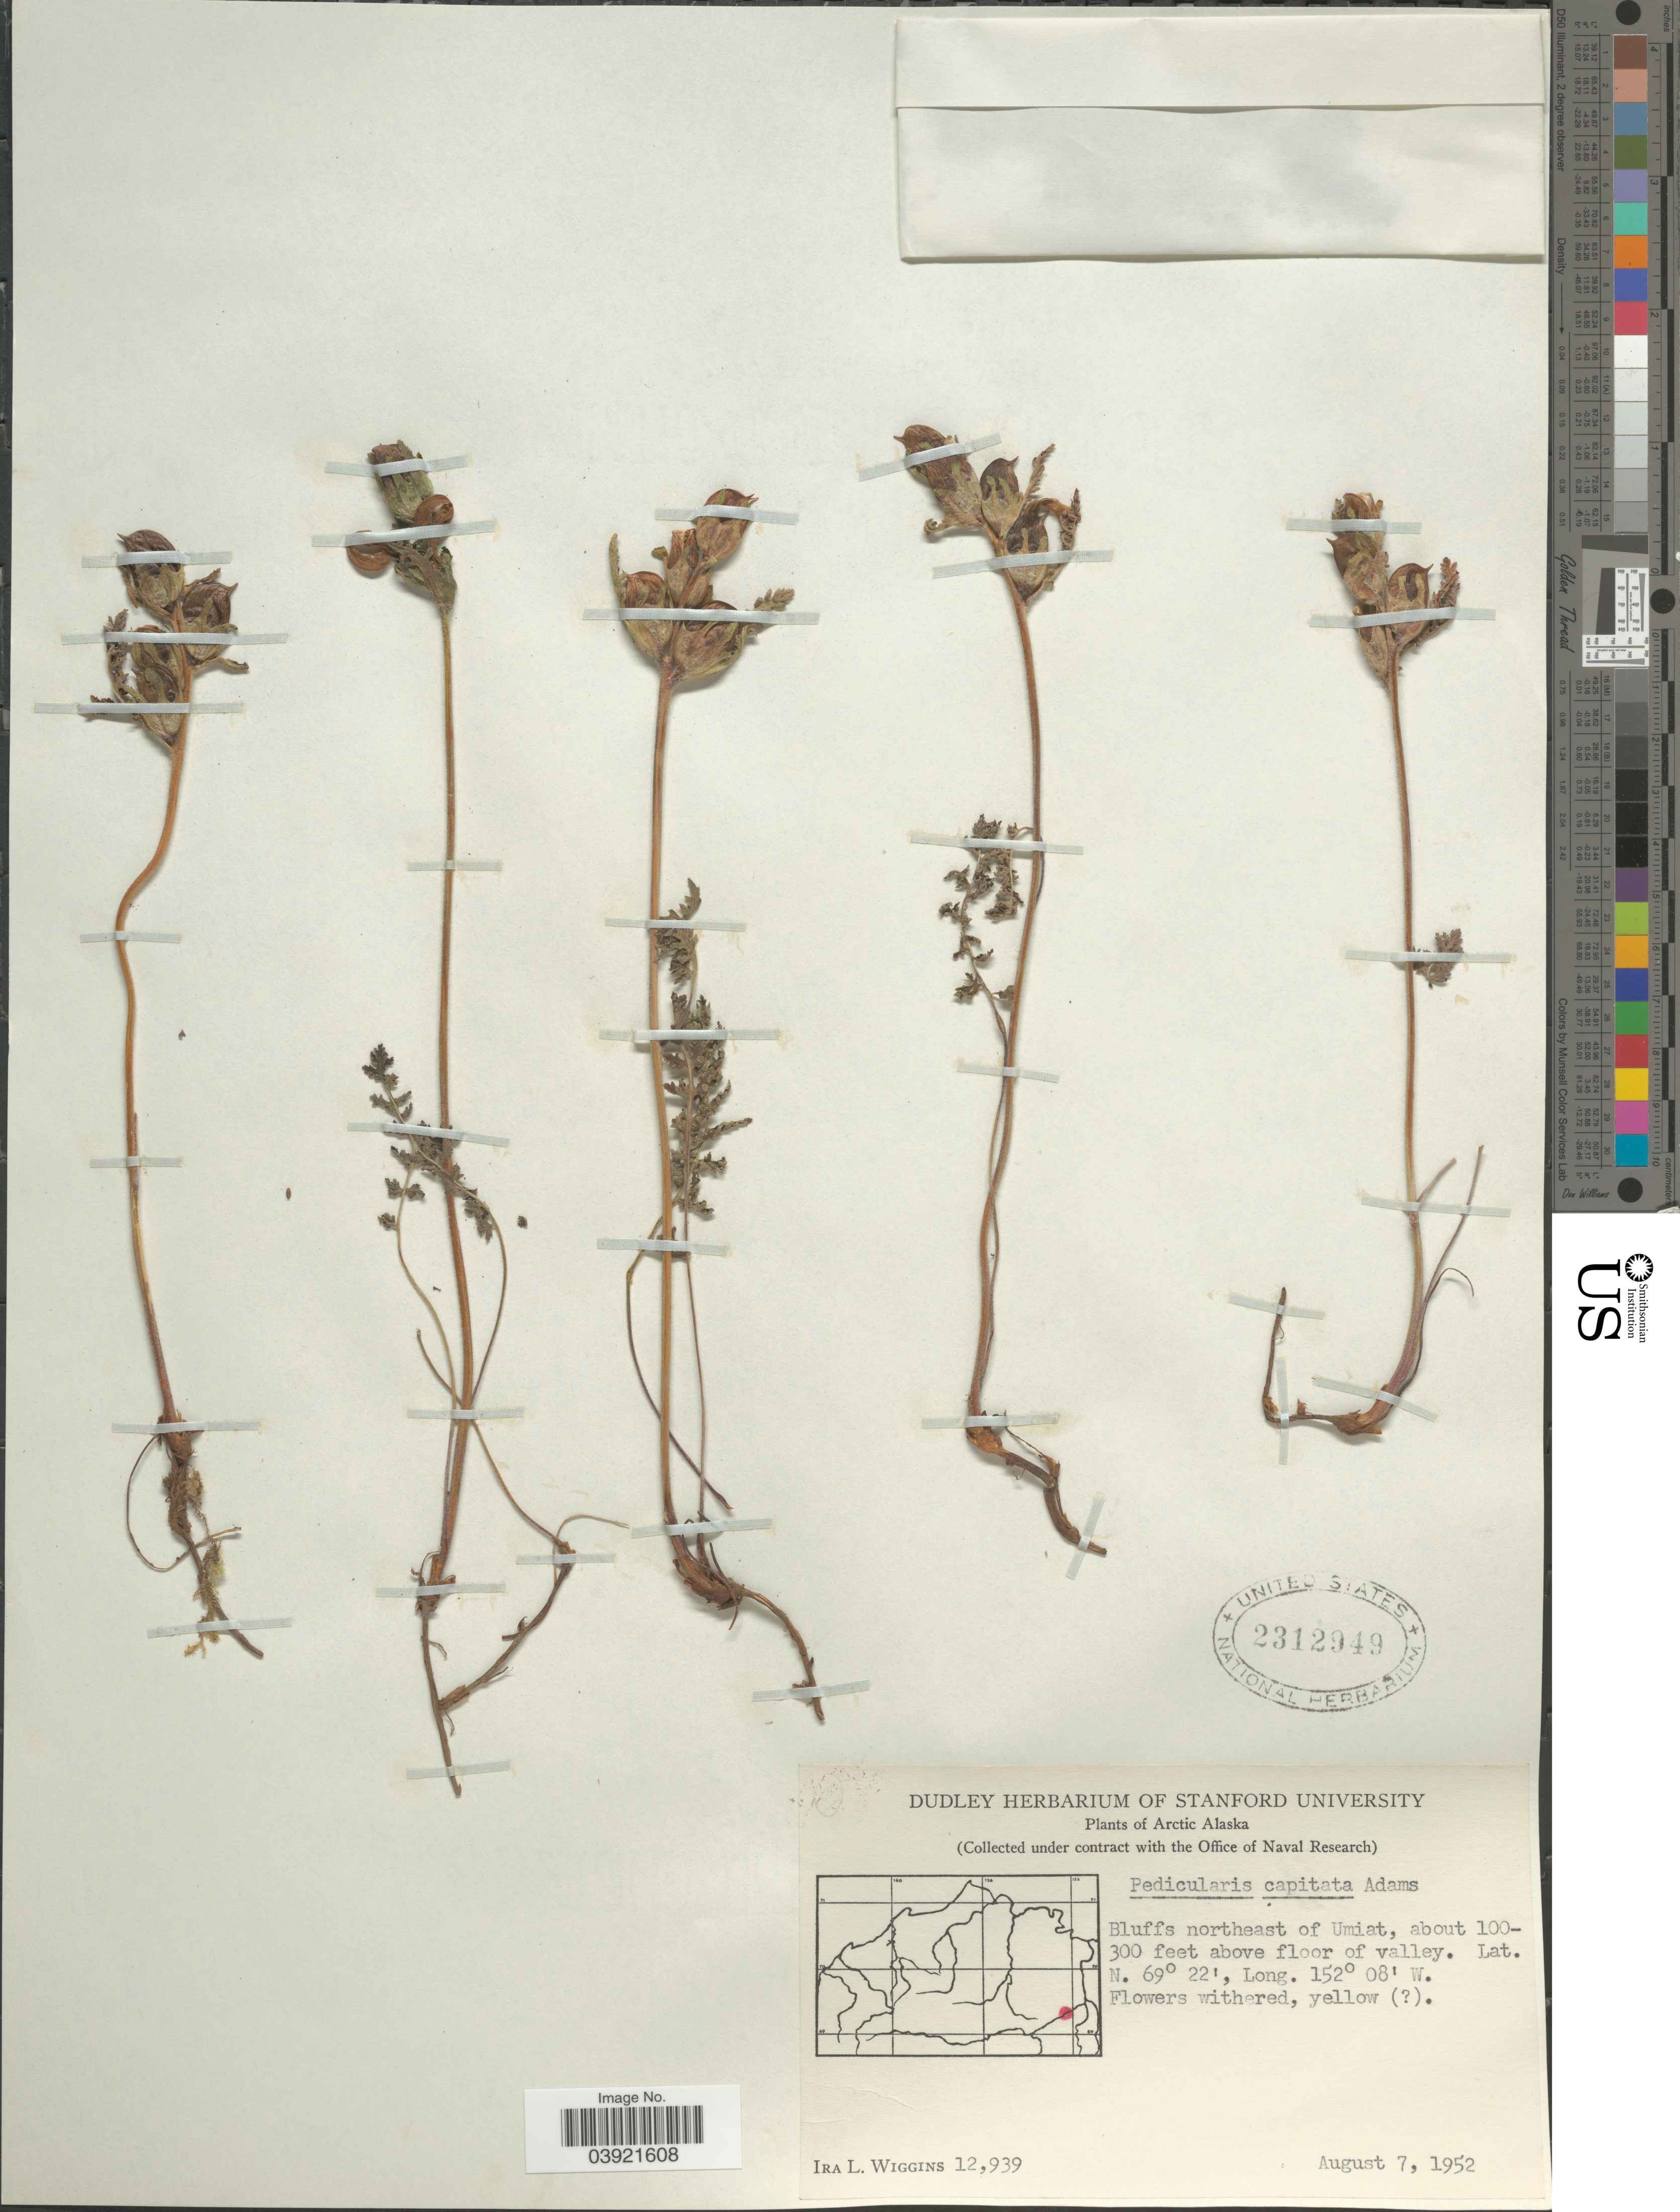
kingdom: Plantae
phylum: Tracheophyta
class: Magnoliopsida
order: Lamiales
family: Orobanchaceae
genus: Pedicularis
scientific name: Pedicularis capitata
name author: Adams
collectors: I. L. Wiggins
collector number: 12939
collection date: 1952-08-07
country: United States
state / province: Alaska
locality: Arctic Alaska. Bluffs northeast of Umiat, about 100-300 feet above floor of valley.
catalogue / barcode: US 2312949